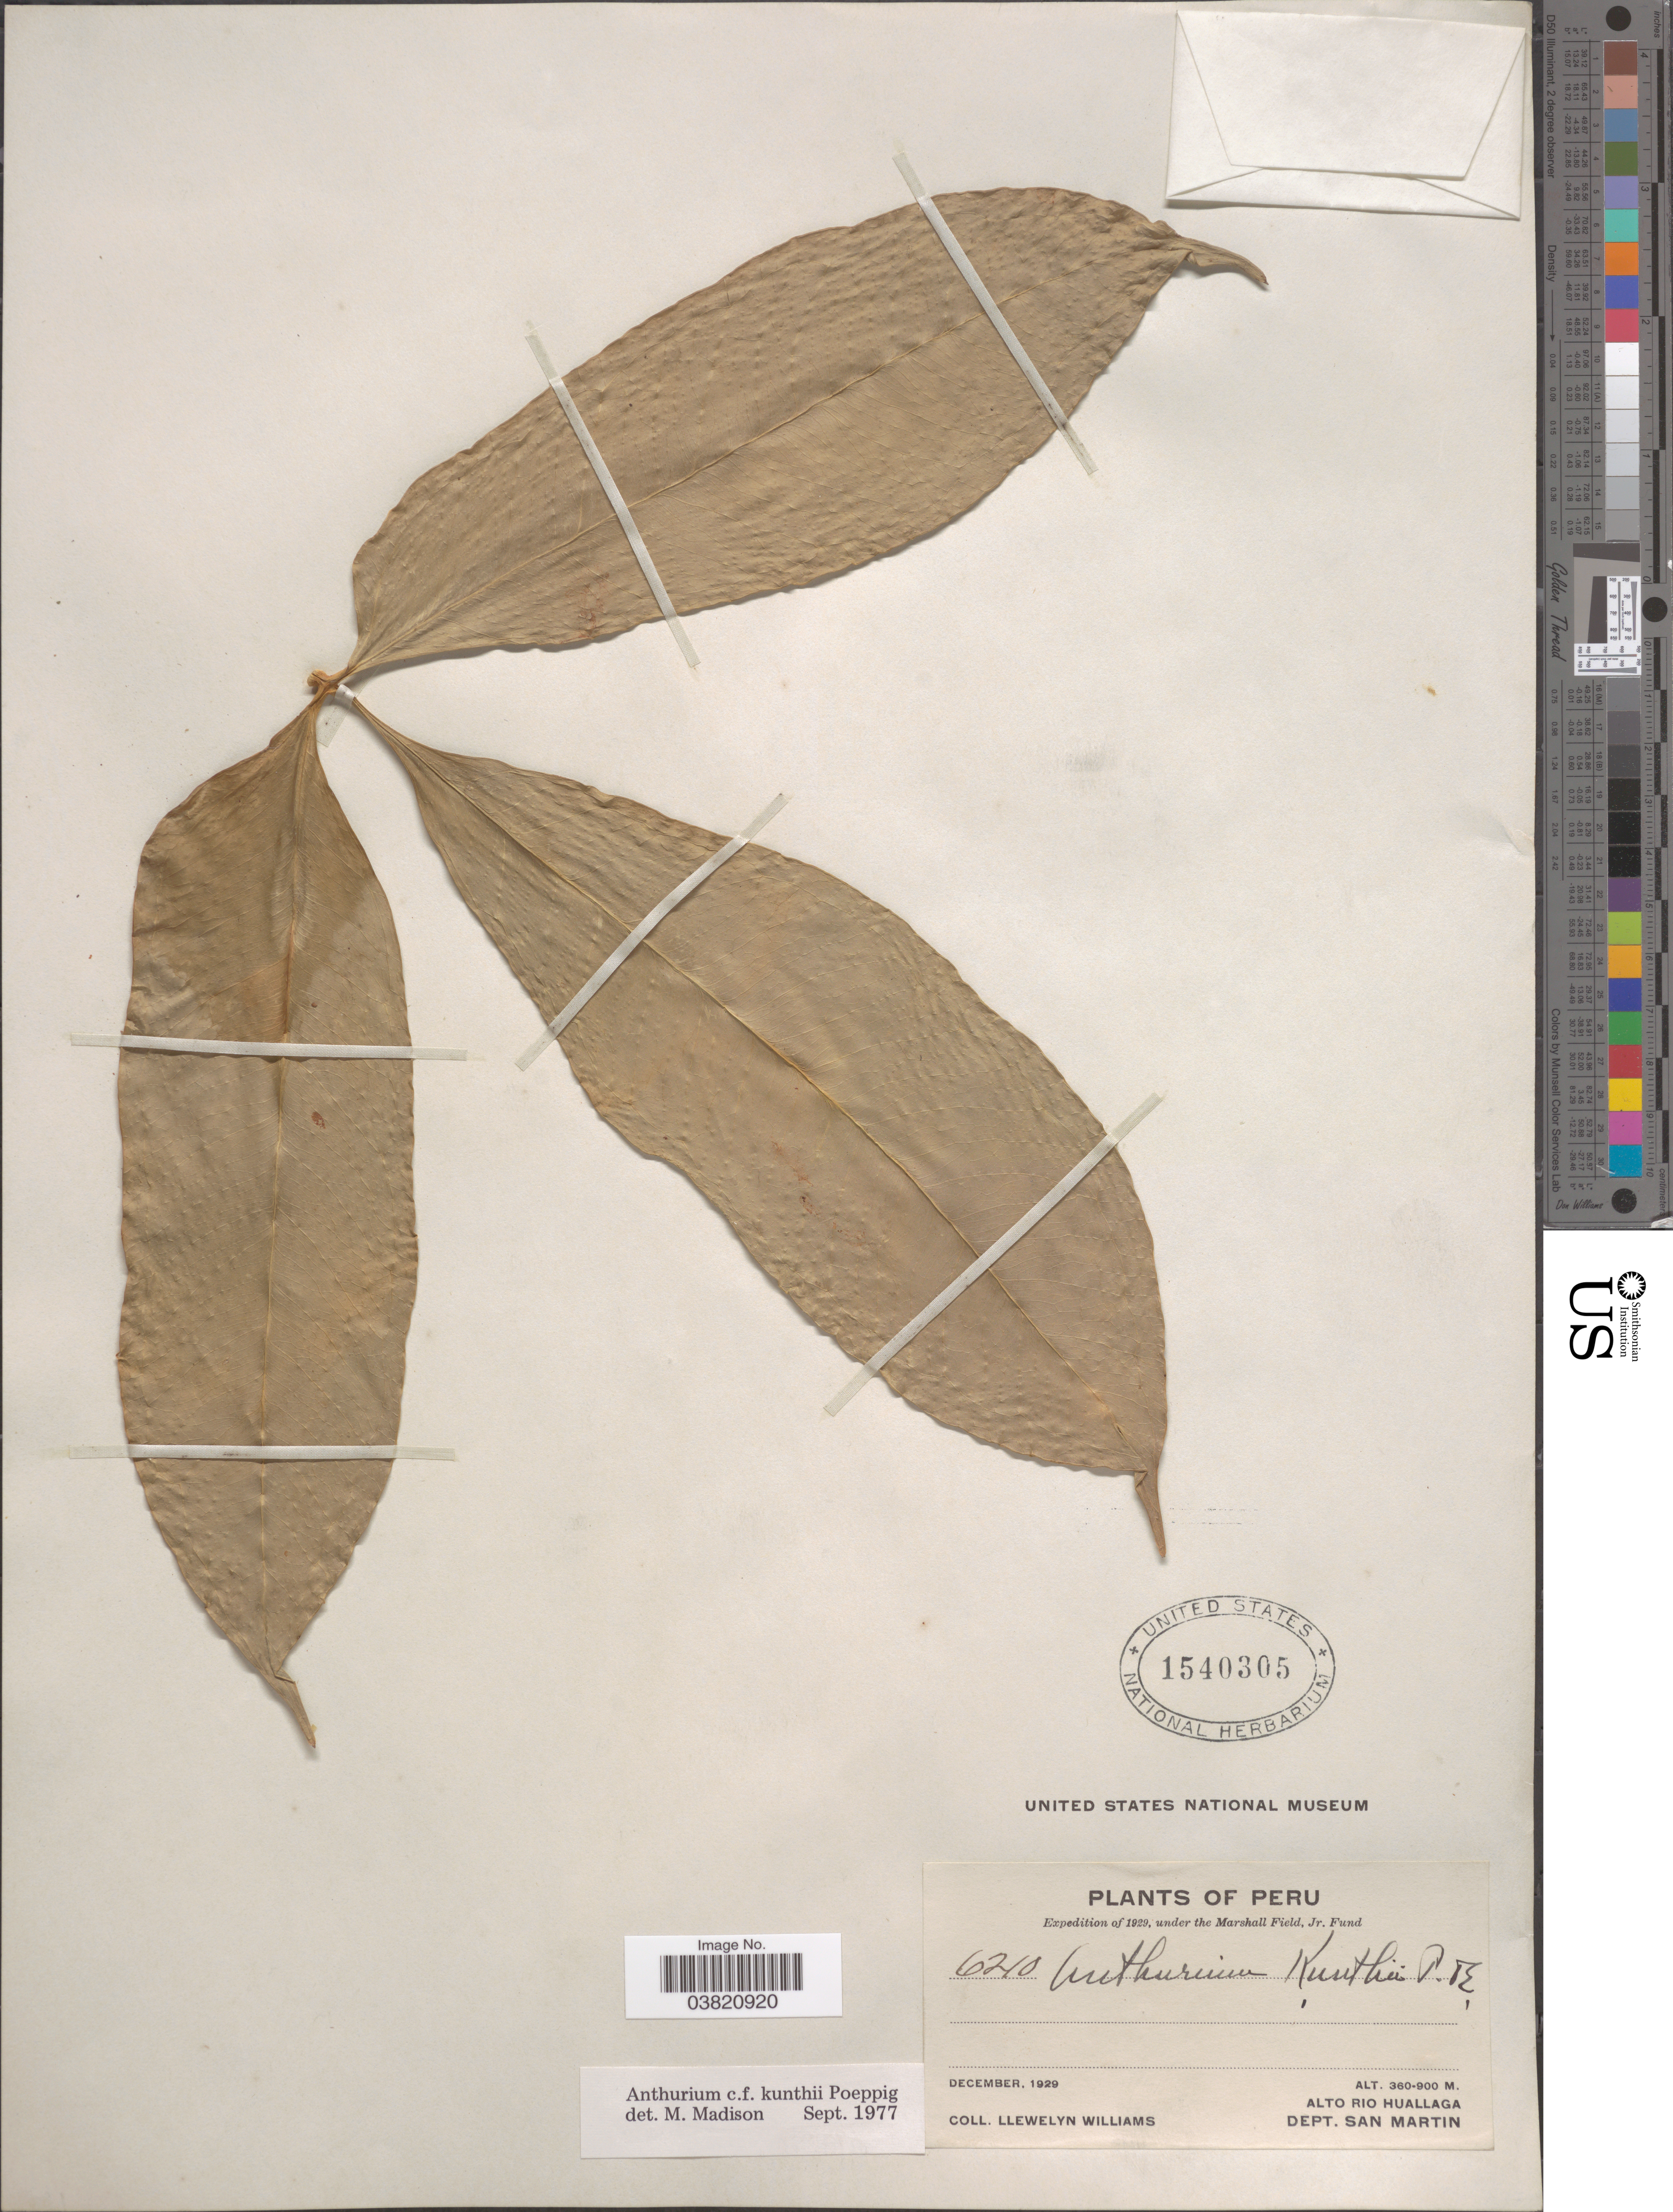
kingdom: Plantae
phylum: Tracheophyta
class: Liliopsida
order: Alismatales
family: Araceae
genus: Anthurium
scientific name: Anthurium kunthii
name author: Poepp.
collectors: Ll. Williams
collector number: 6210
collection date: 1929-12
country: Peru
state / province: San Martín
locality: Alto Rio Huallaga. Dept. San Martin.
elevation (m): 360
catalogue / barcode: US 1540305